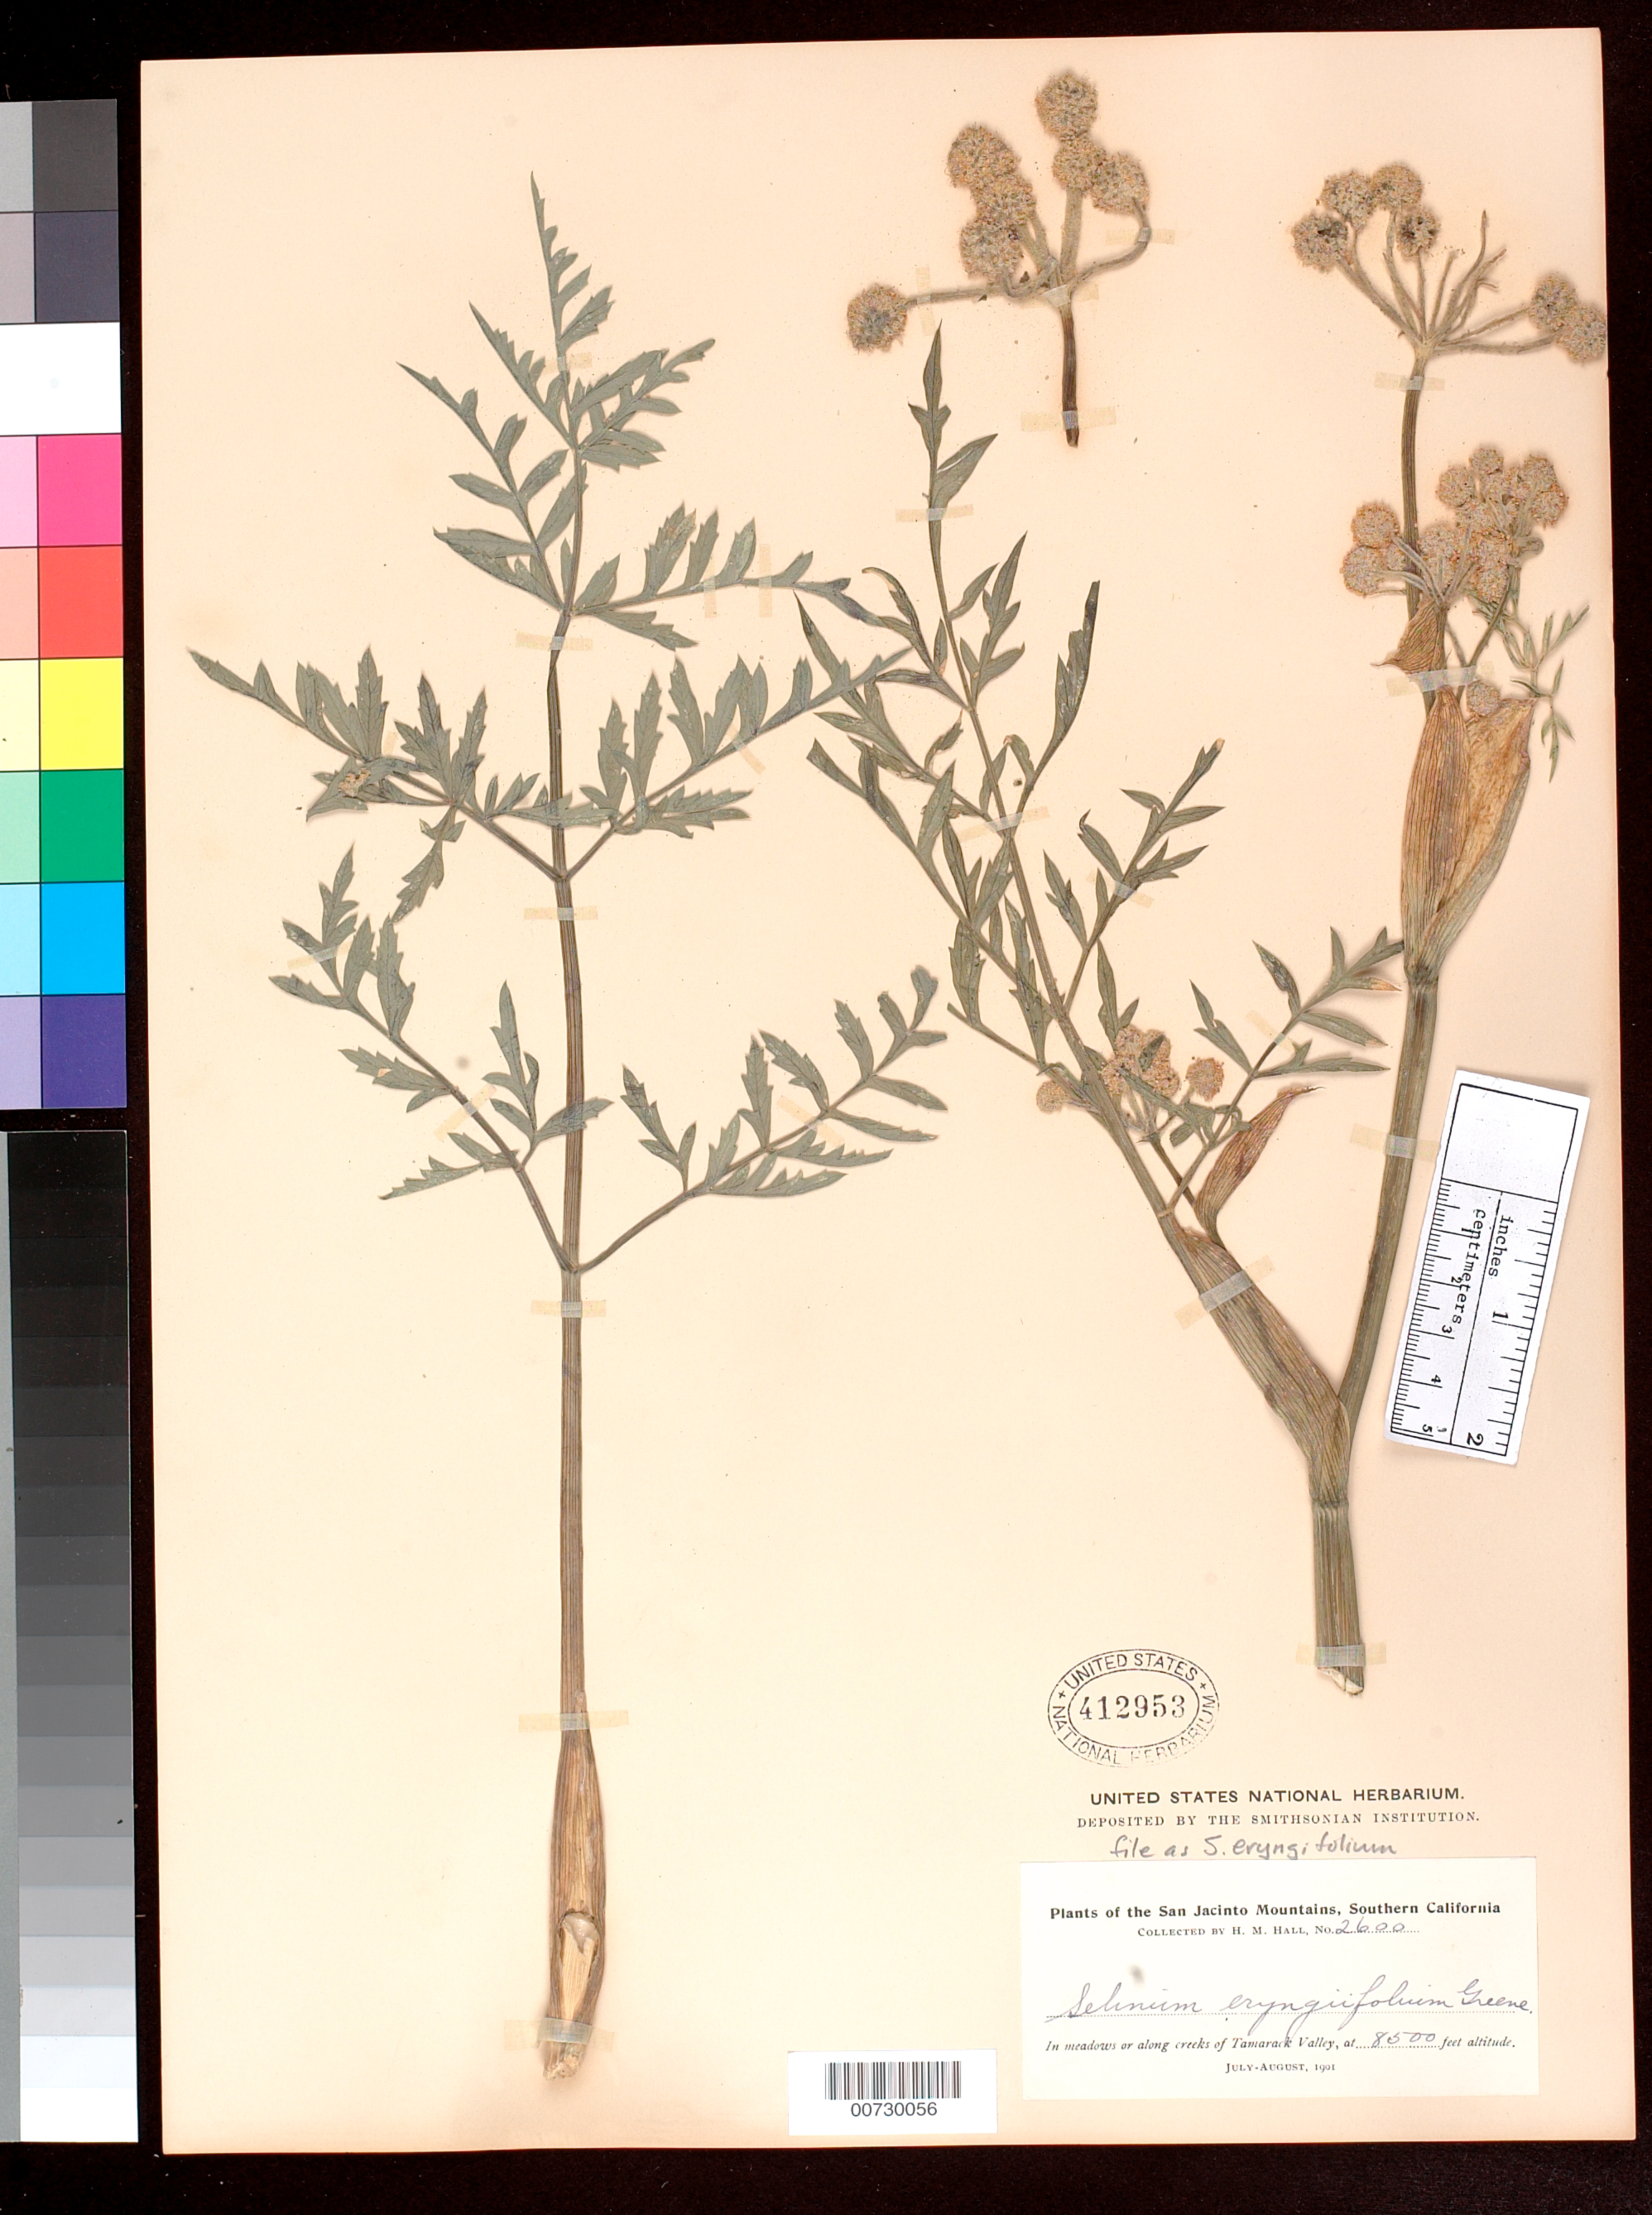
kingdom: Plantae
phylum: Tracheophyta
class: Magnoliopsida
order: Apiales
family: Apiaceae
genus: Selinum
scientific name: Selinum eryngifolium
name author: Greene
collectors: H. M. Hall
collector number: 2600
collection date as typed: Jul - Aug 1901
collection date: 1901-07/1901-08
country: United States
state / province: California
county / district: Riverside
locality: In meadows or along creeks of Tamarack Valley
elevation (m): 2591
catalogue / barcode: US 412953